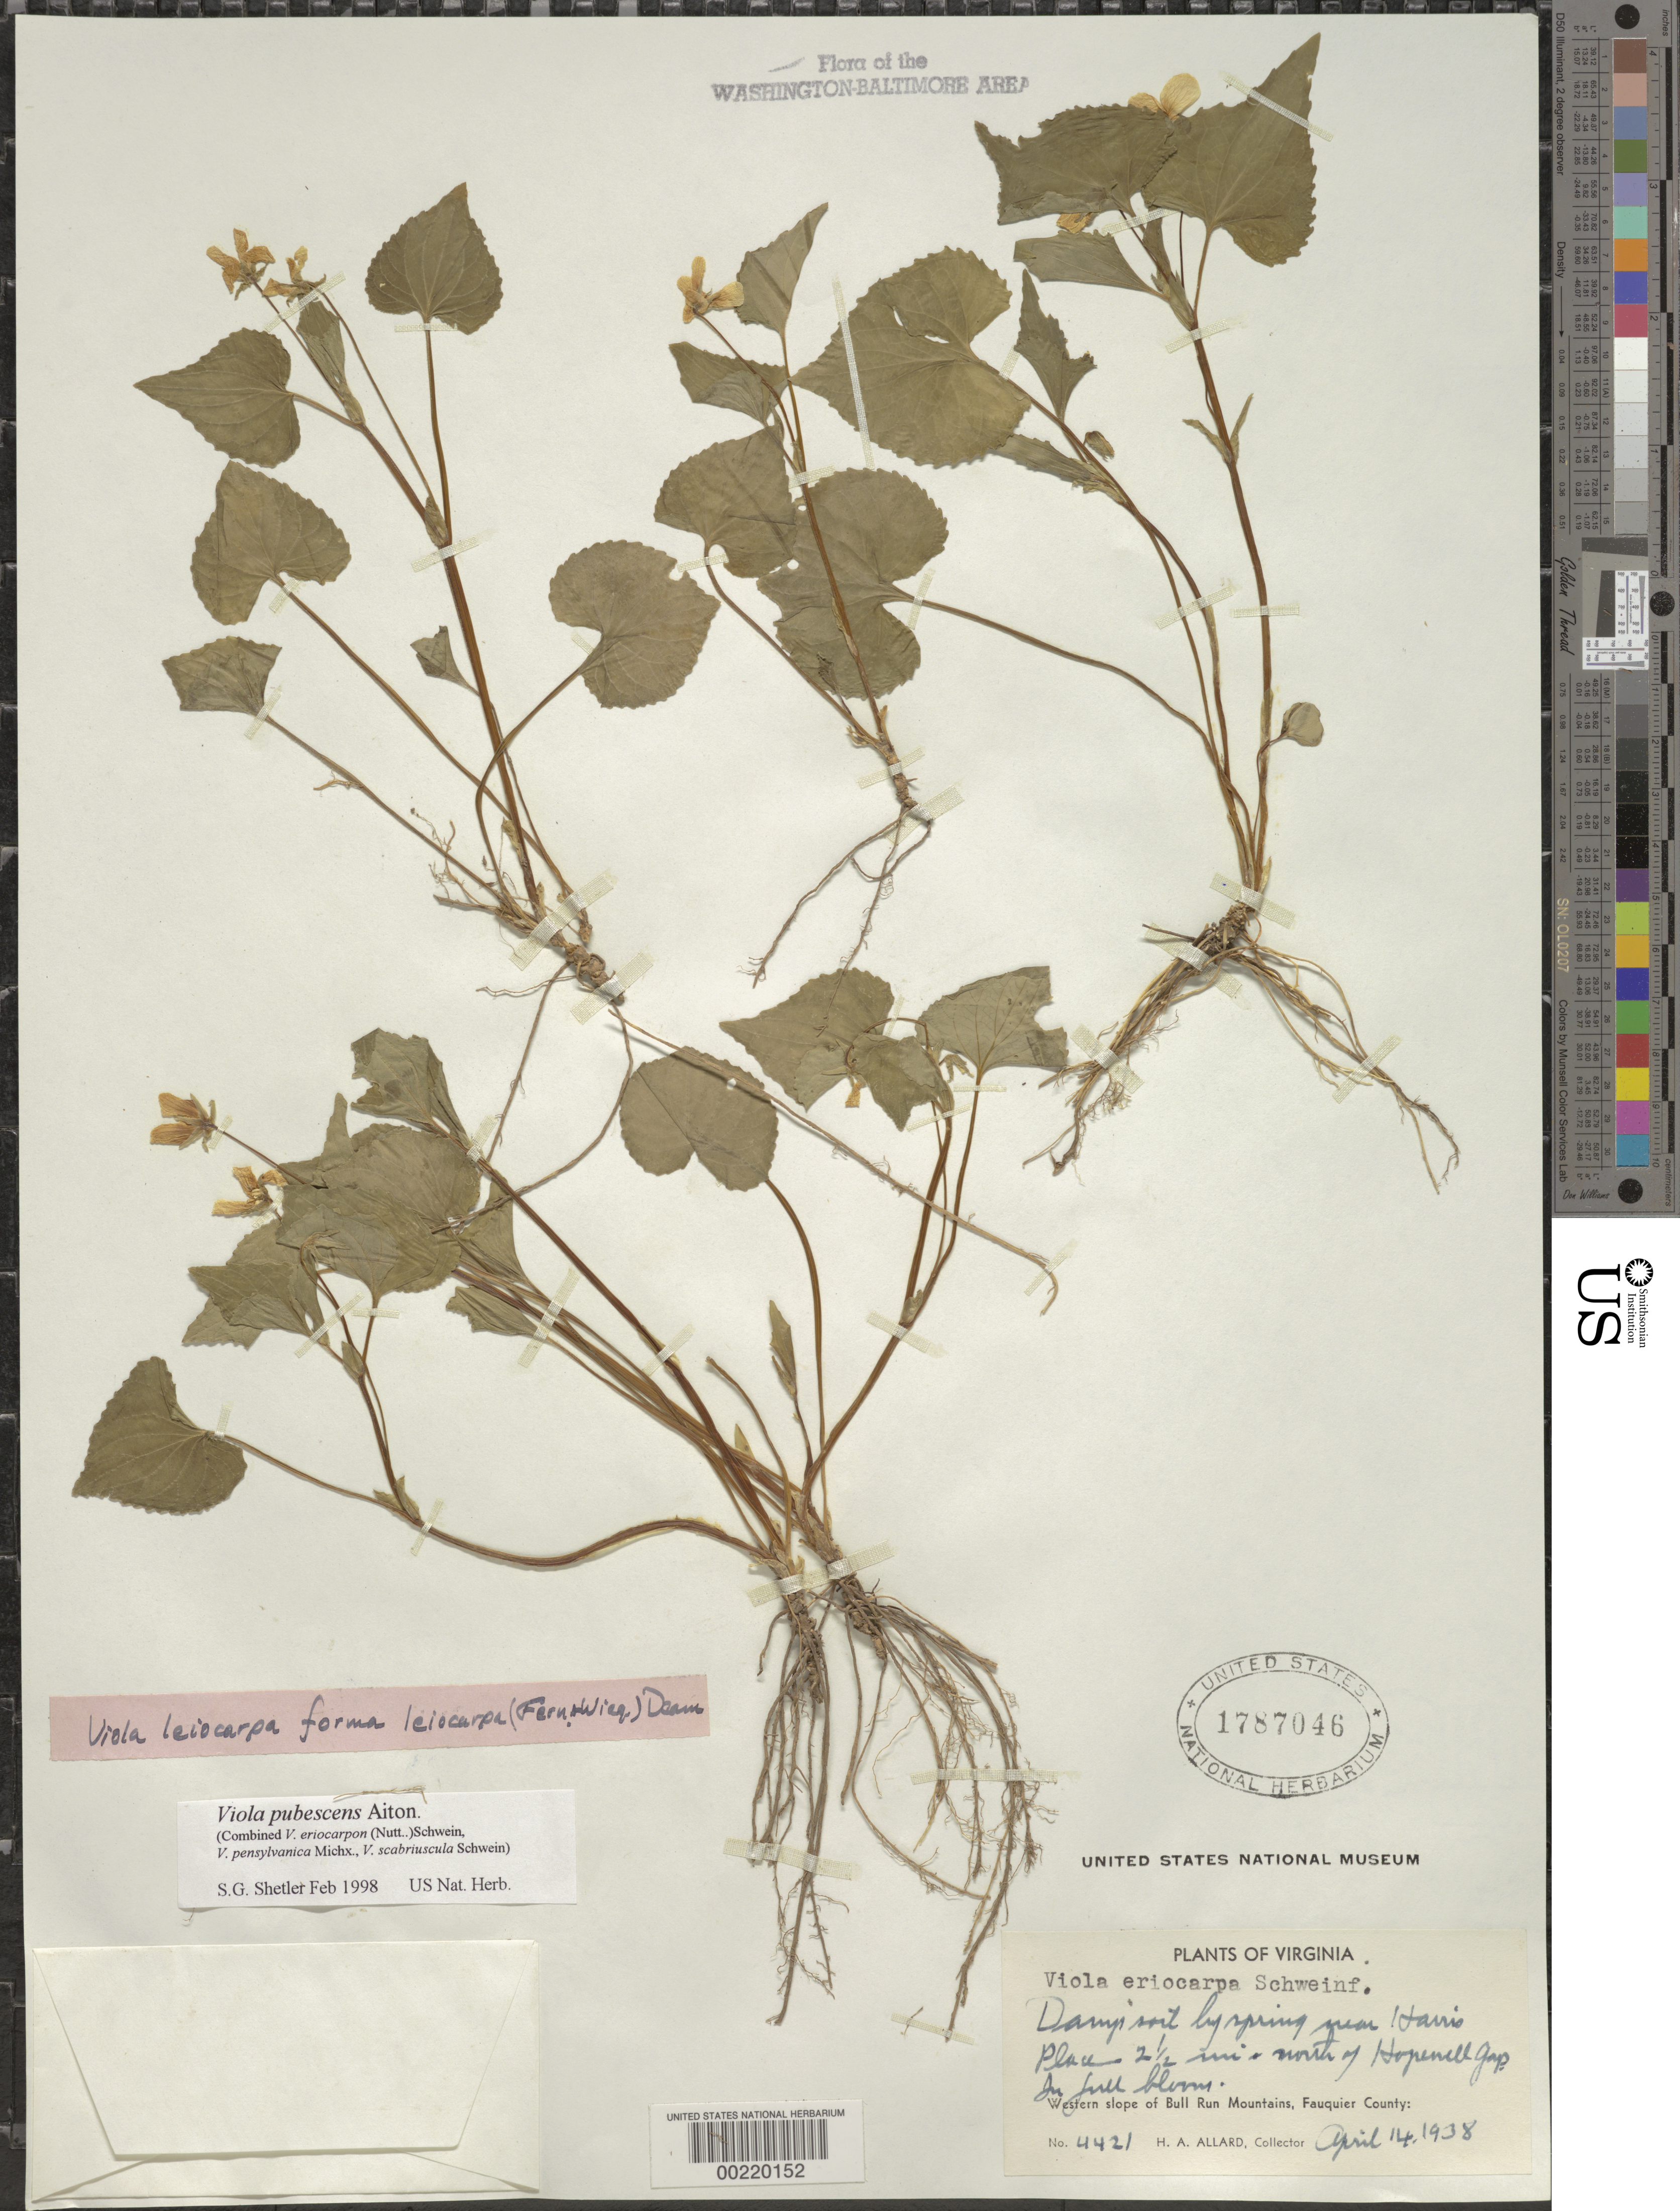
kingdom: Plantae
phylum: Tracheophyta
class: Magnoliopsida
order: Malpighiales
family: Violaceae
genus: Viola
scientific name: Viola pubescens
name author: Aiton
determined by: Shetler, Stanwyn G., (US), NMNH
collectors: H. A. Allard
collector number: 4421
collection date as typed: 14 Apr 1938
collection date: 1938-04-14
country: United States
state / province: Virginia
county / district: Fauquier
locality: Harris Place, north of Hopewell Gap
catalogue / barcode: US 1787046